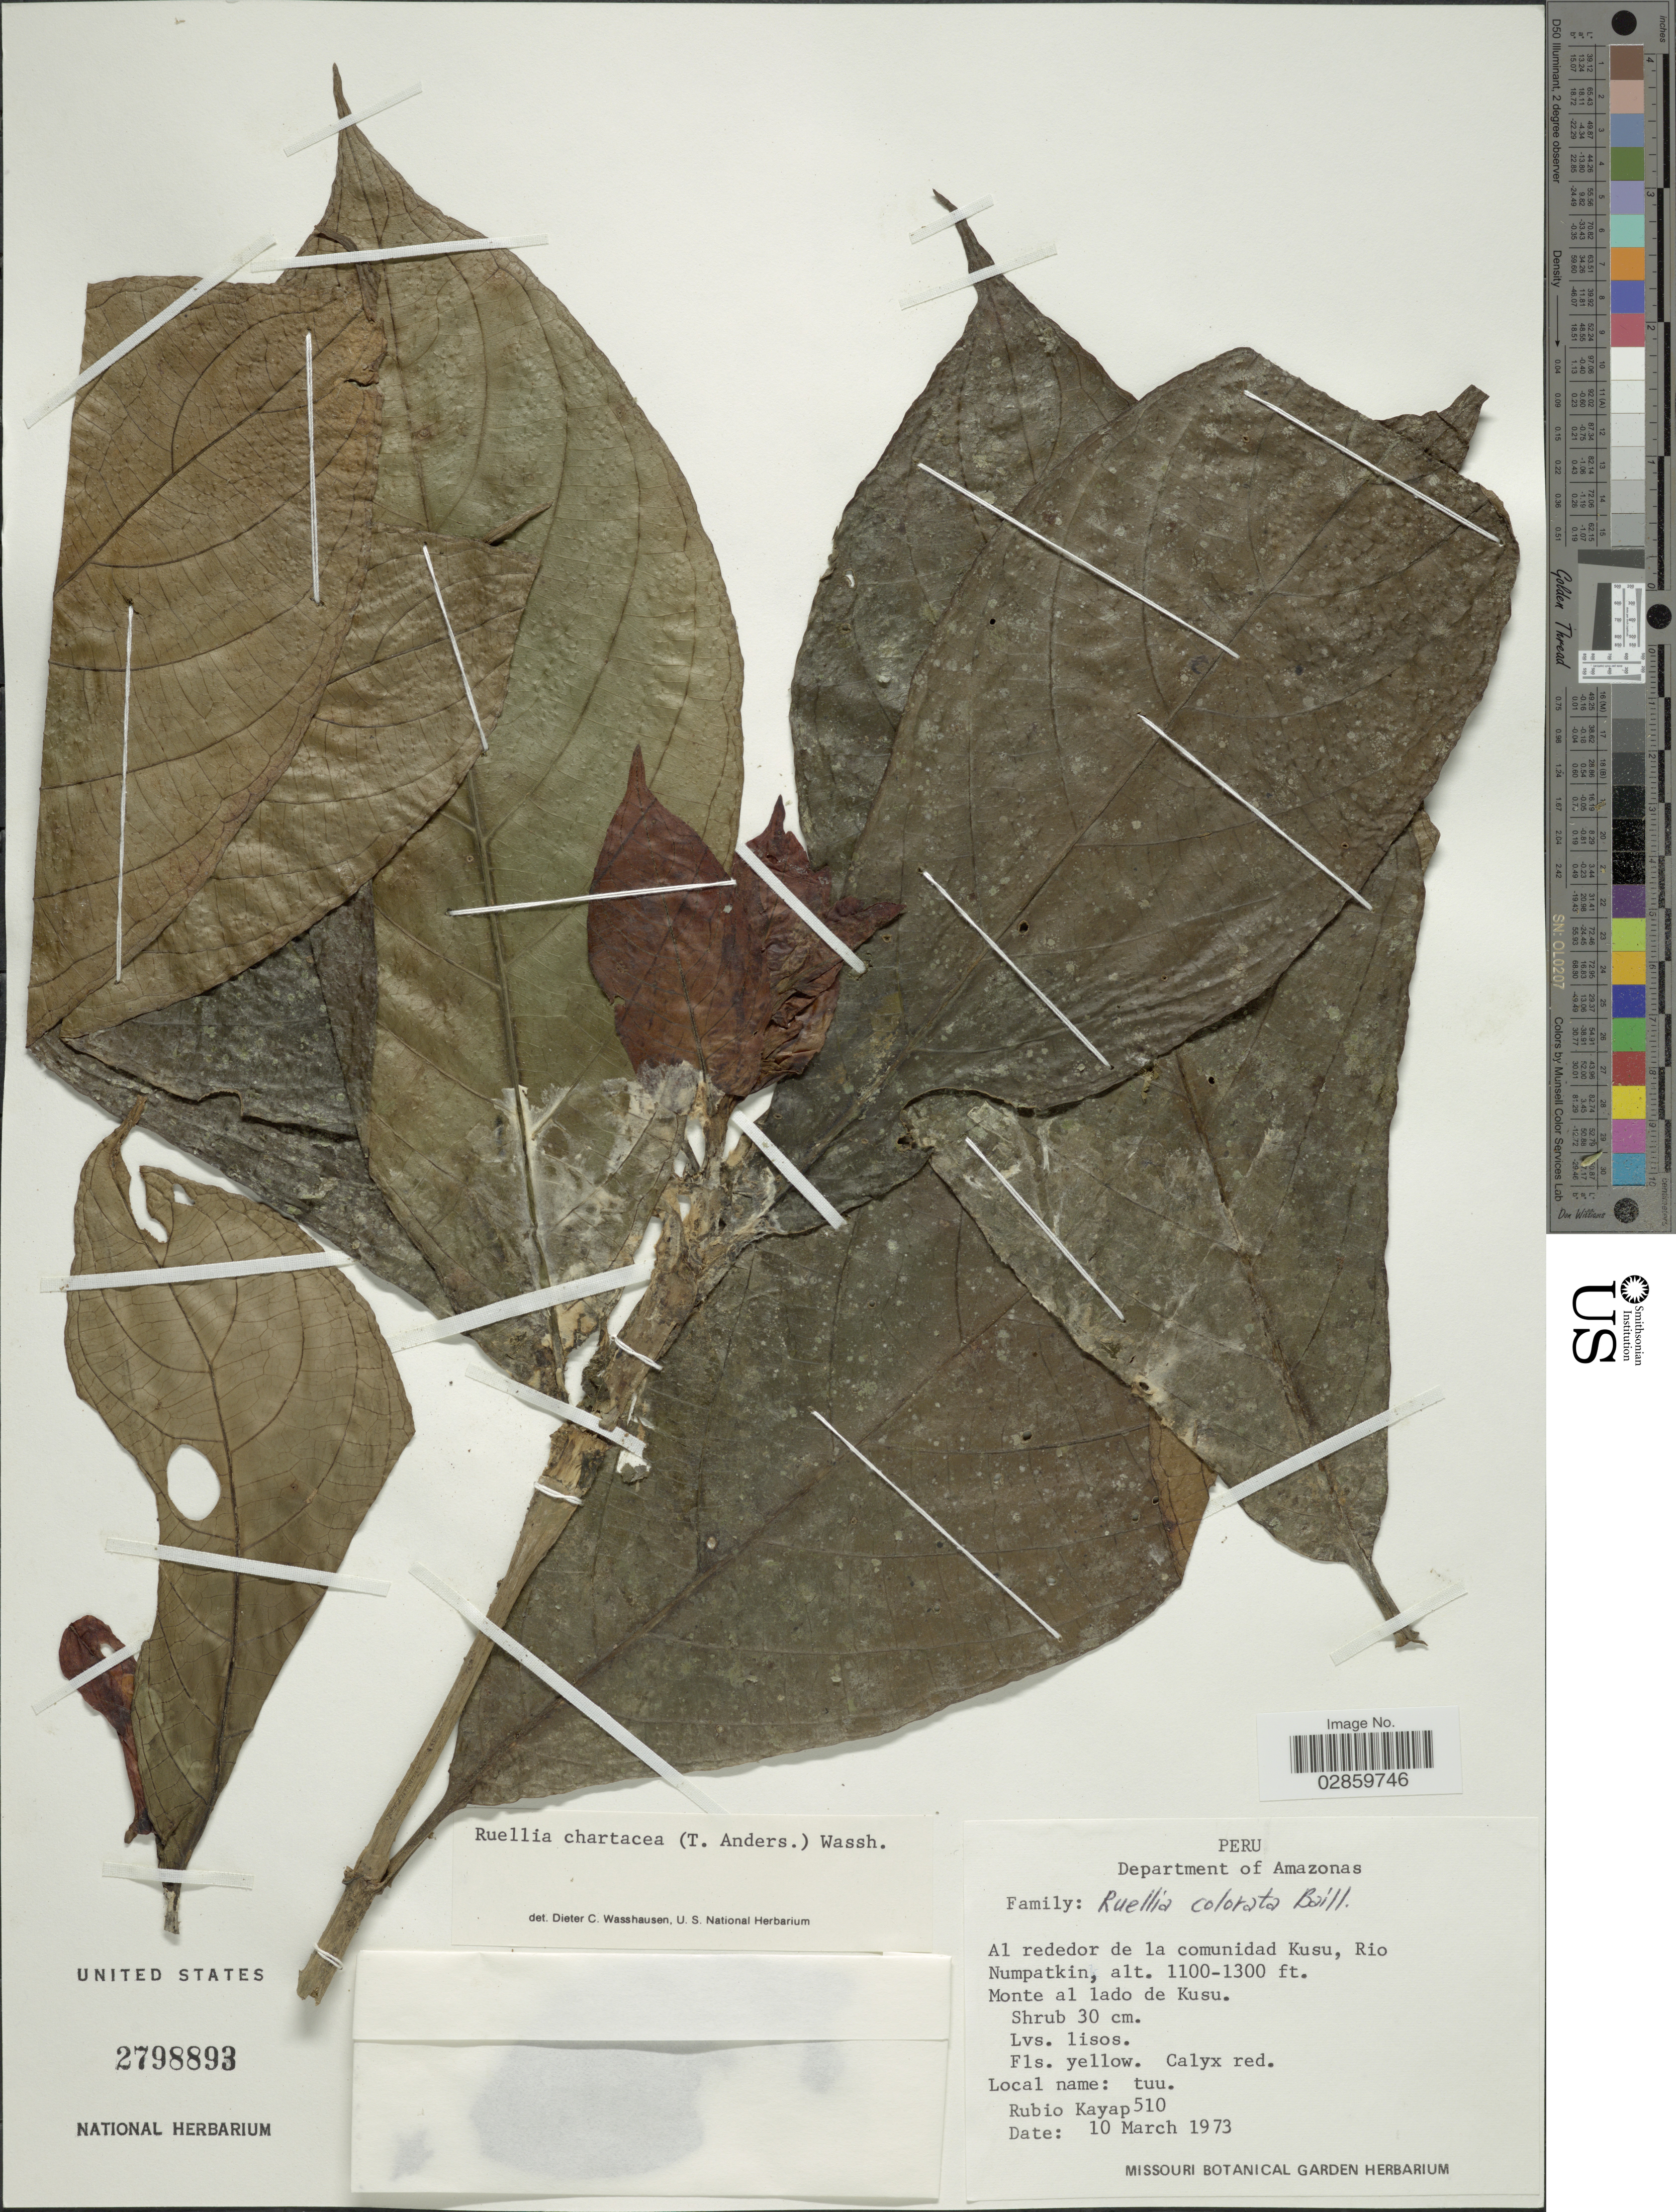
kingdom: Plantae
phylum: Tracheophyta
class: Magnoliopsida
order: Lamiales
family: Acanthaceae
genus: Ruellia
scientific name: Ruellia chartacea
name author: (T. Anderson) Wassh.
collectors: R. Kayap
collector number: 510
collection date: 1973-03-10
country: Peru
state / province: Amazonas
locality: Department of Amazonas. Al rededor de la comunidad Kusu, Rio Numpatkin. Monte al lado de Kusu.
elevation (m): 335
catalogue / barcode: US 2798893